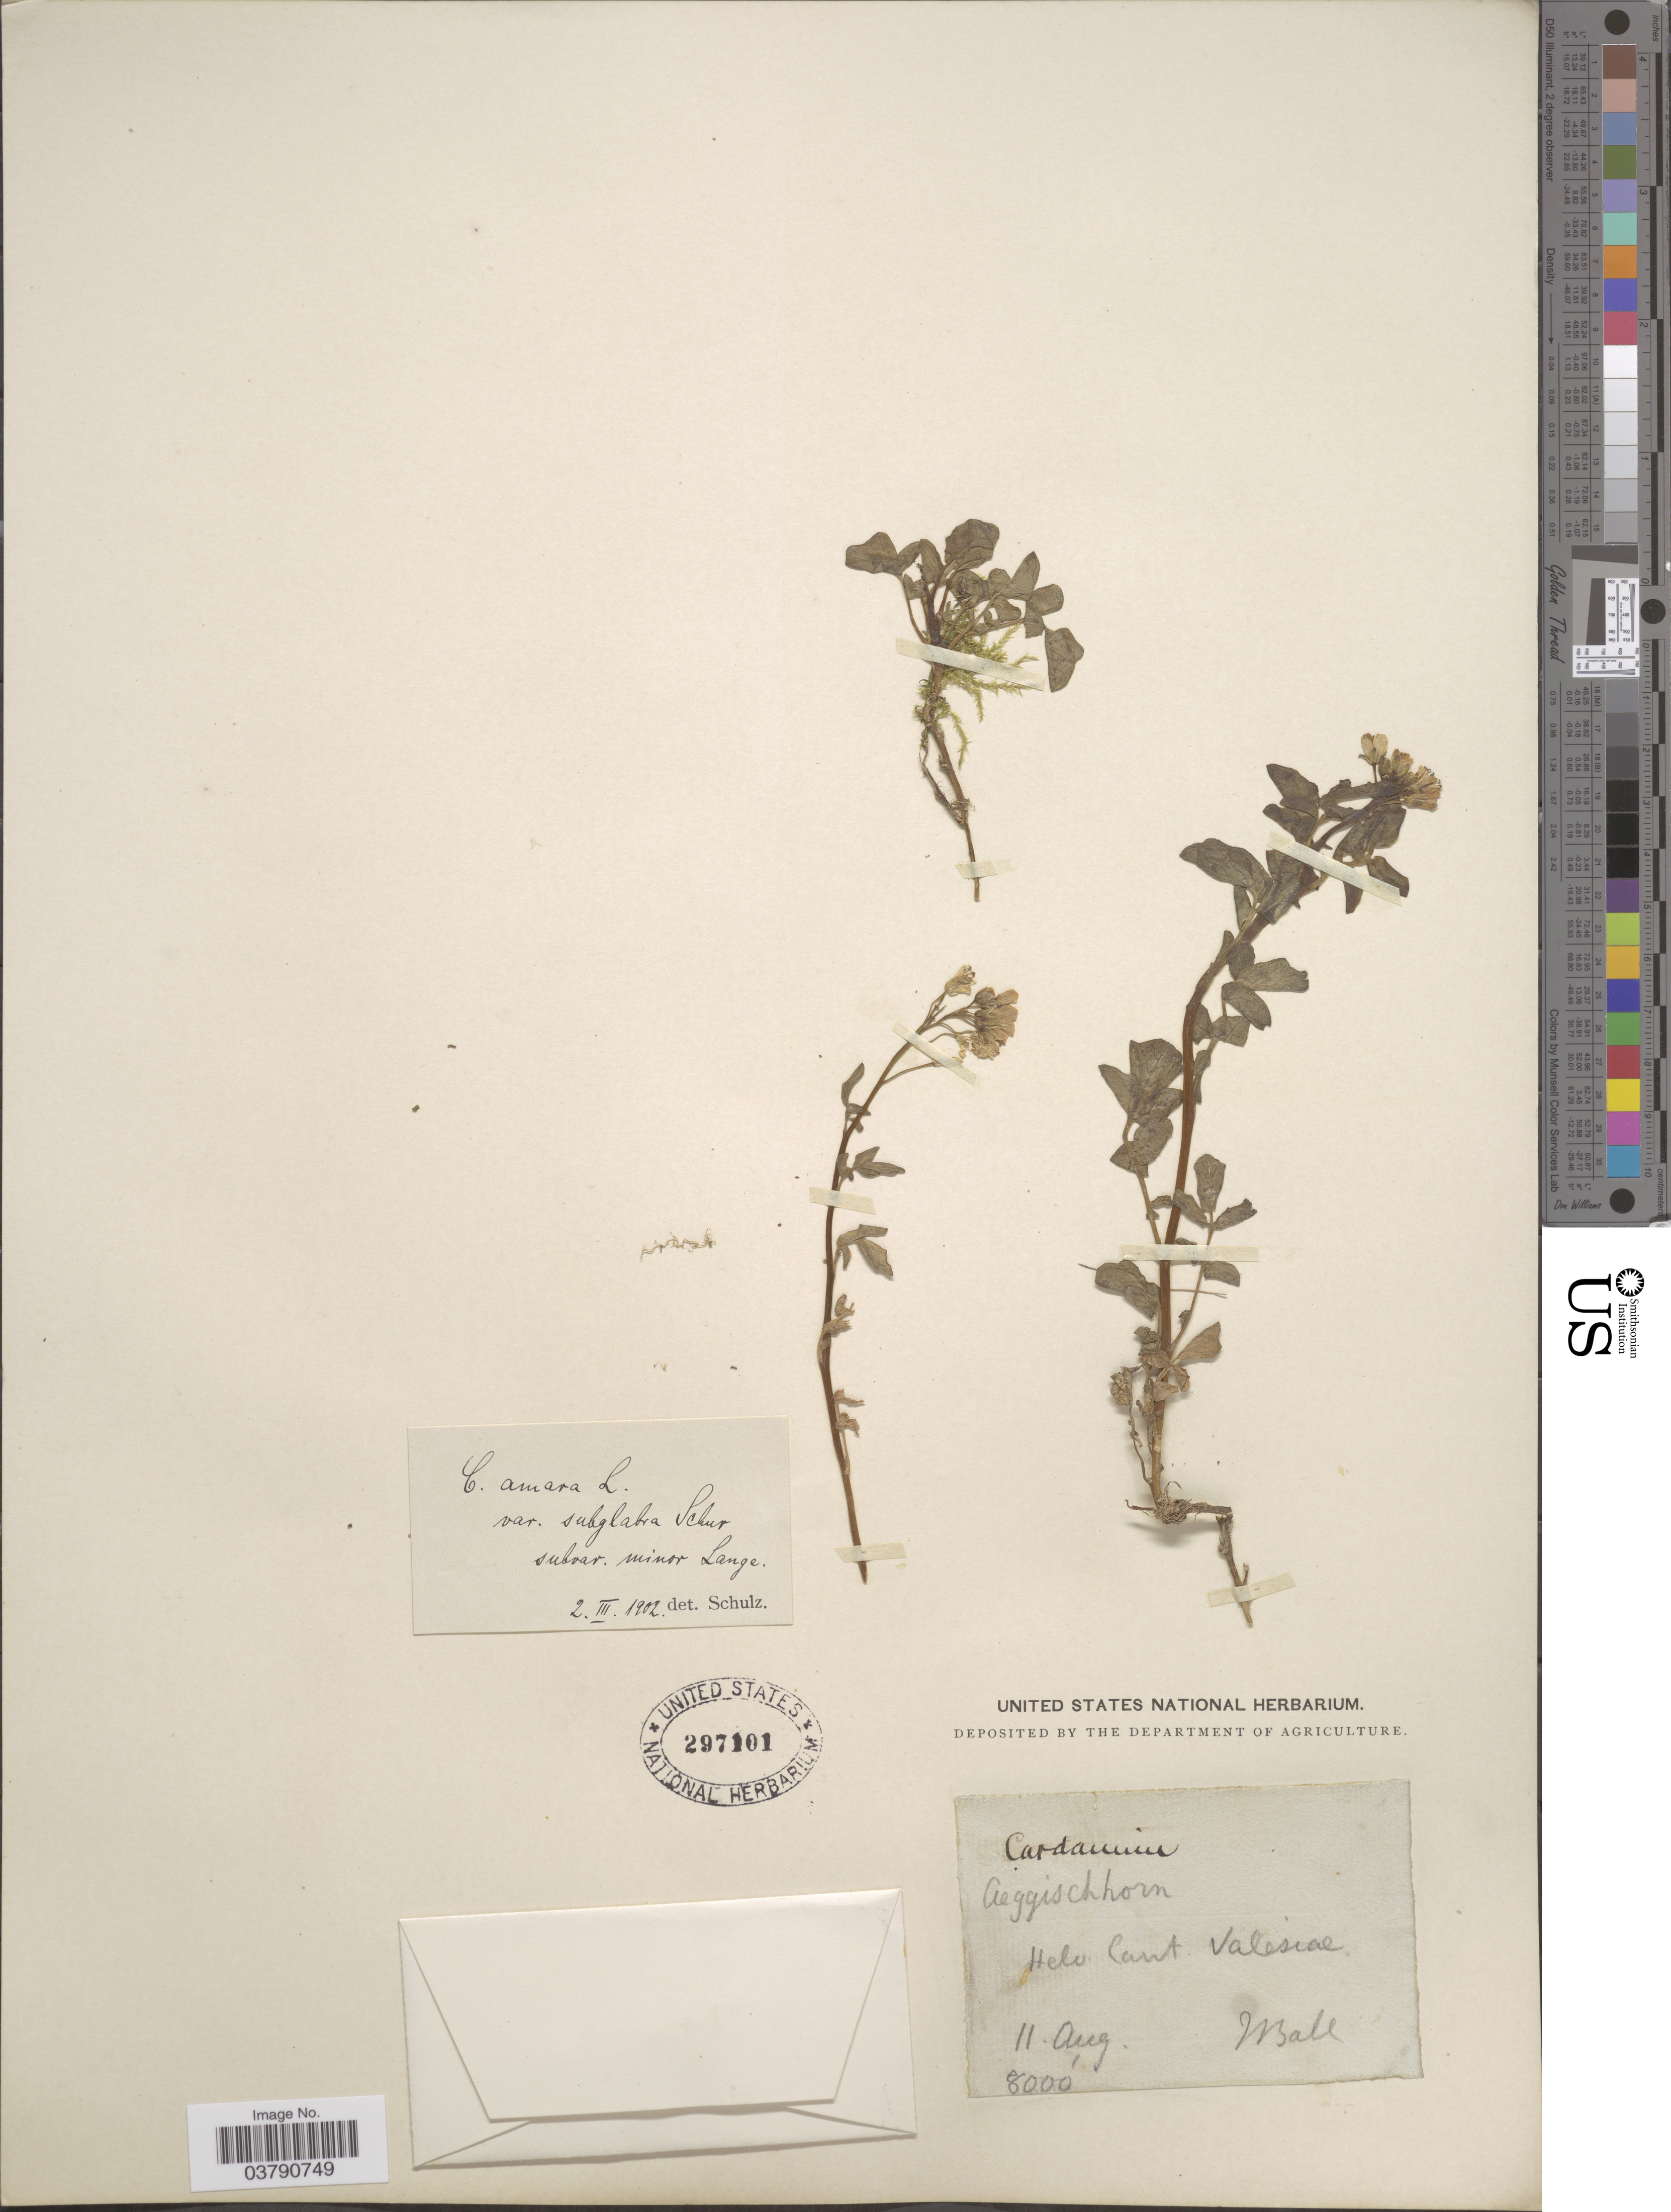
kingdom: Plantae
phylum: Tracheophyta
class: Magnoliopsida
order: Brassicales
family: Brassicaceae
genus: Cardamine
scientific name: Cardamine amara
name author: L.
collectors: J. Ball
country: Switzerland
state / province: Valais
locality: Helv. Cant. Valesiae.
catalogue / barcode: US 297101